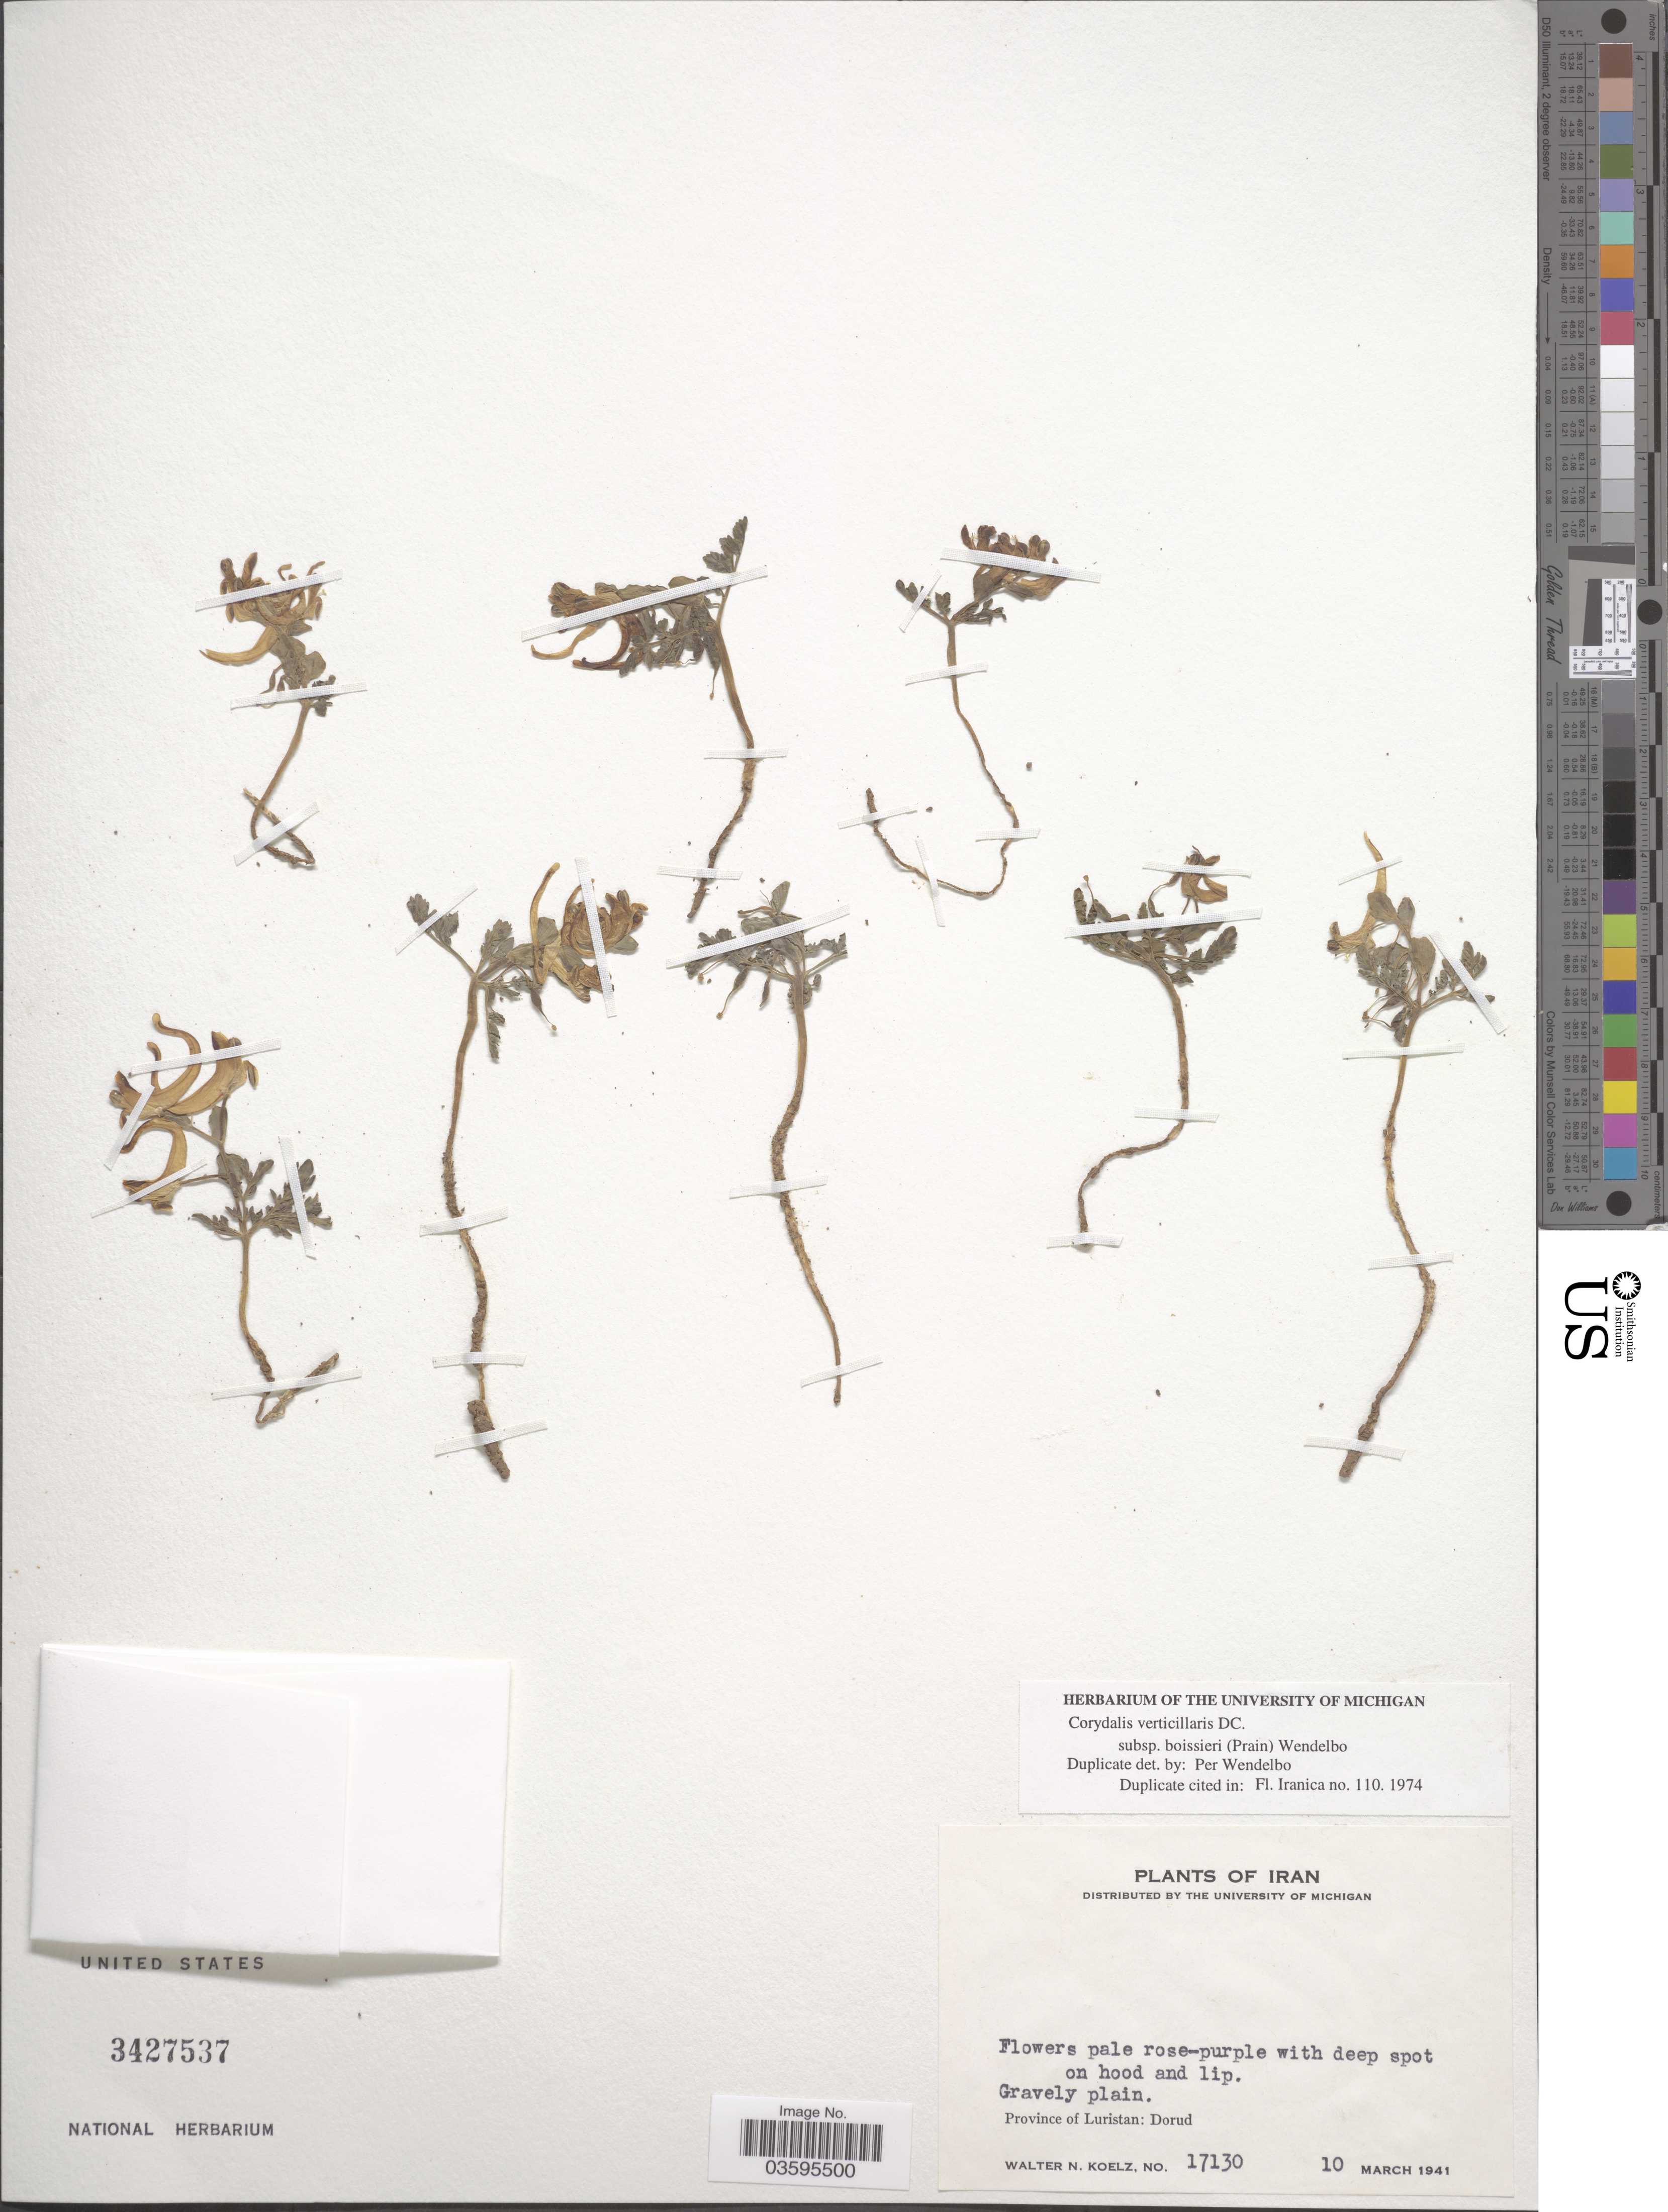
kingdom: Plantae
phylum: Tracheophyta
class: Magnoliopsida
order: Ranunculales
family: Papaveraceae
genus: Corydalis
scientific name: Corydalis verticillaris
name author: DC.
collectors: W. N. Koelz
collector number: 17130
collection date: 1941-03-10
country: Iran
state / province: Lorestan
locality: Province of Luristan: Dorud.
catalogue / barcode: US 3427537